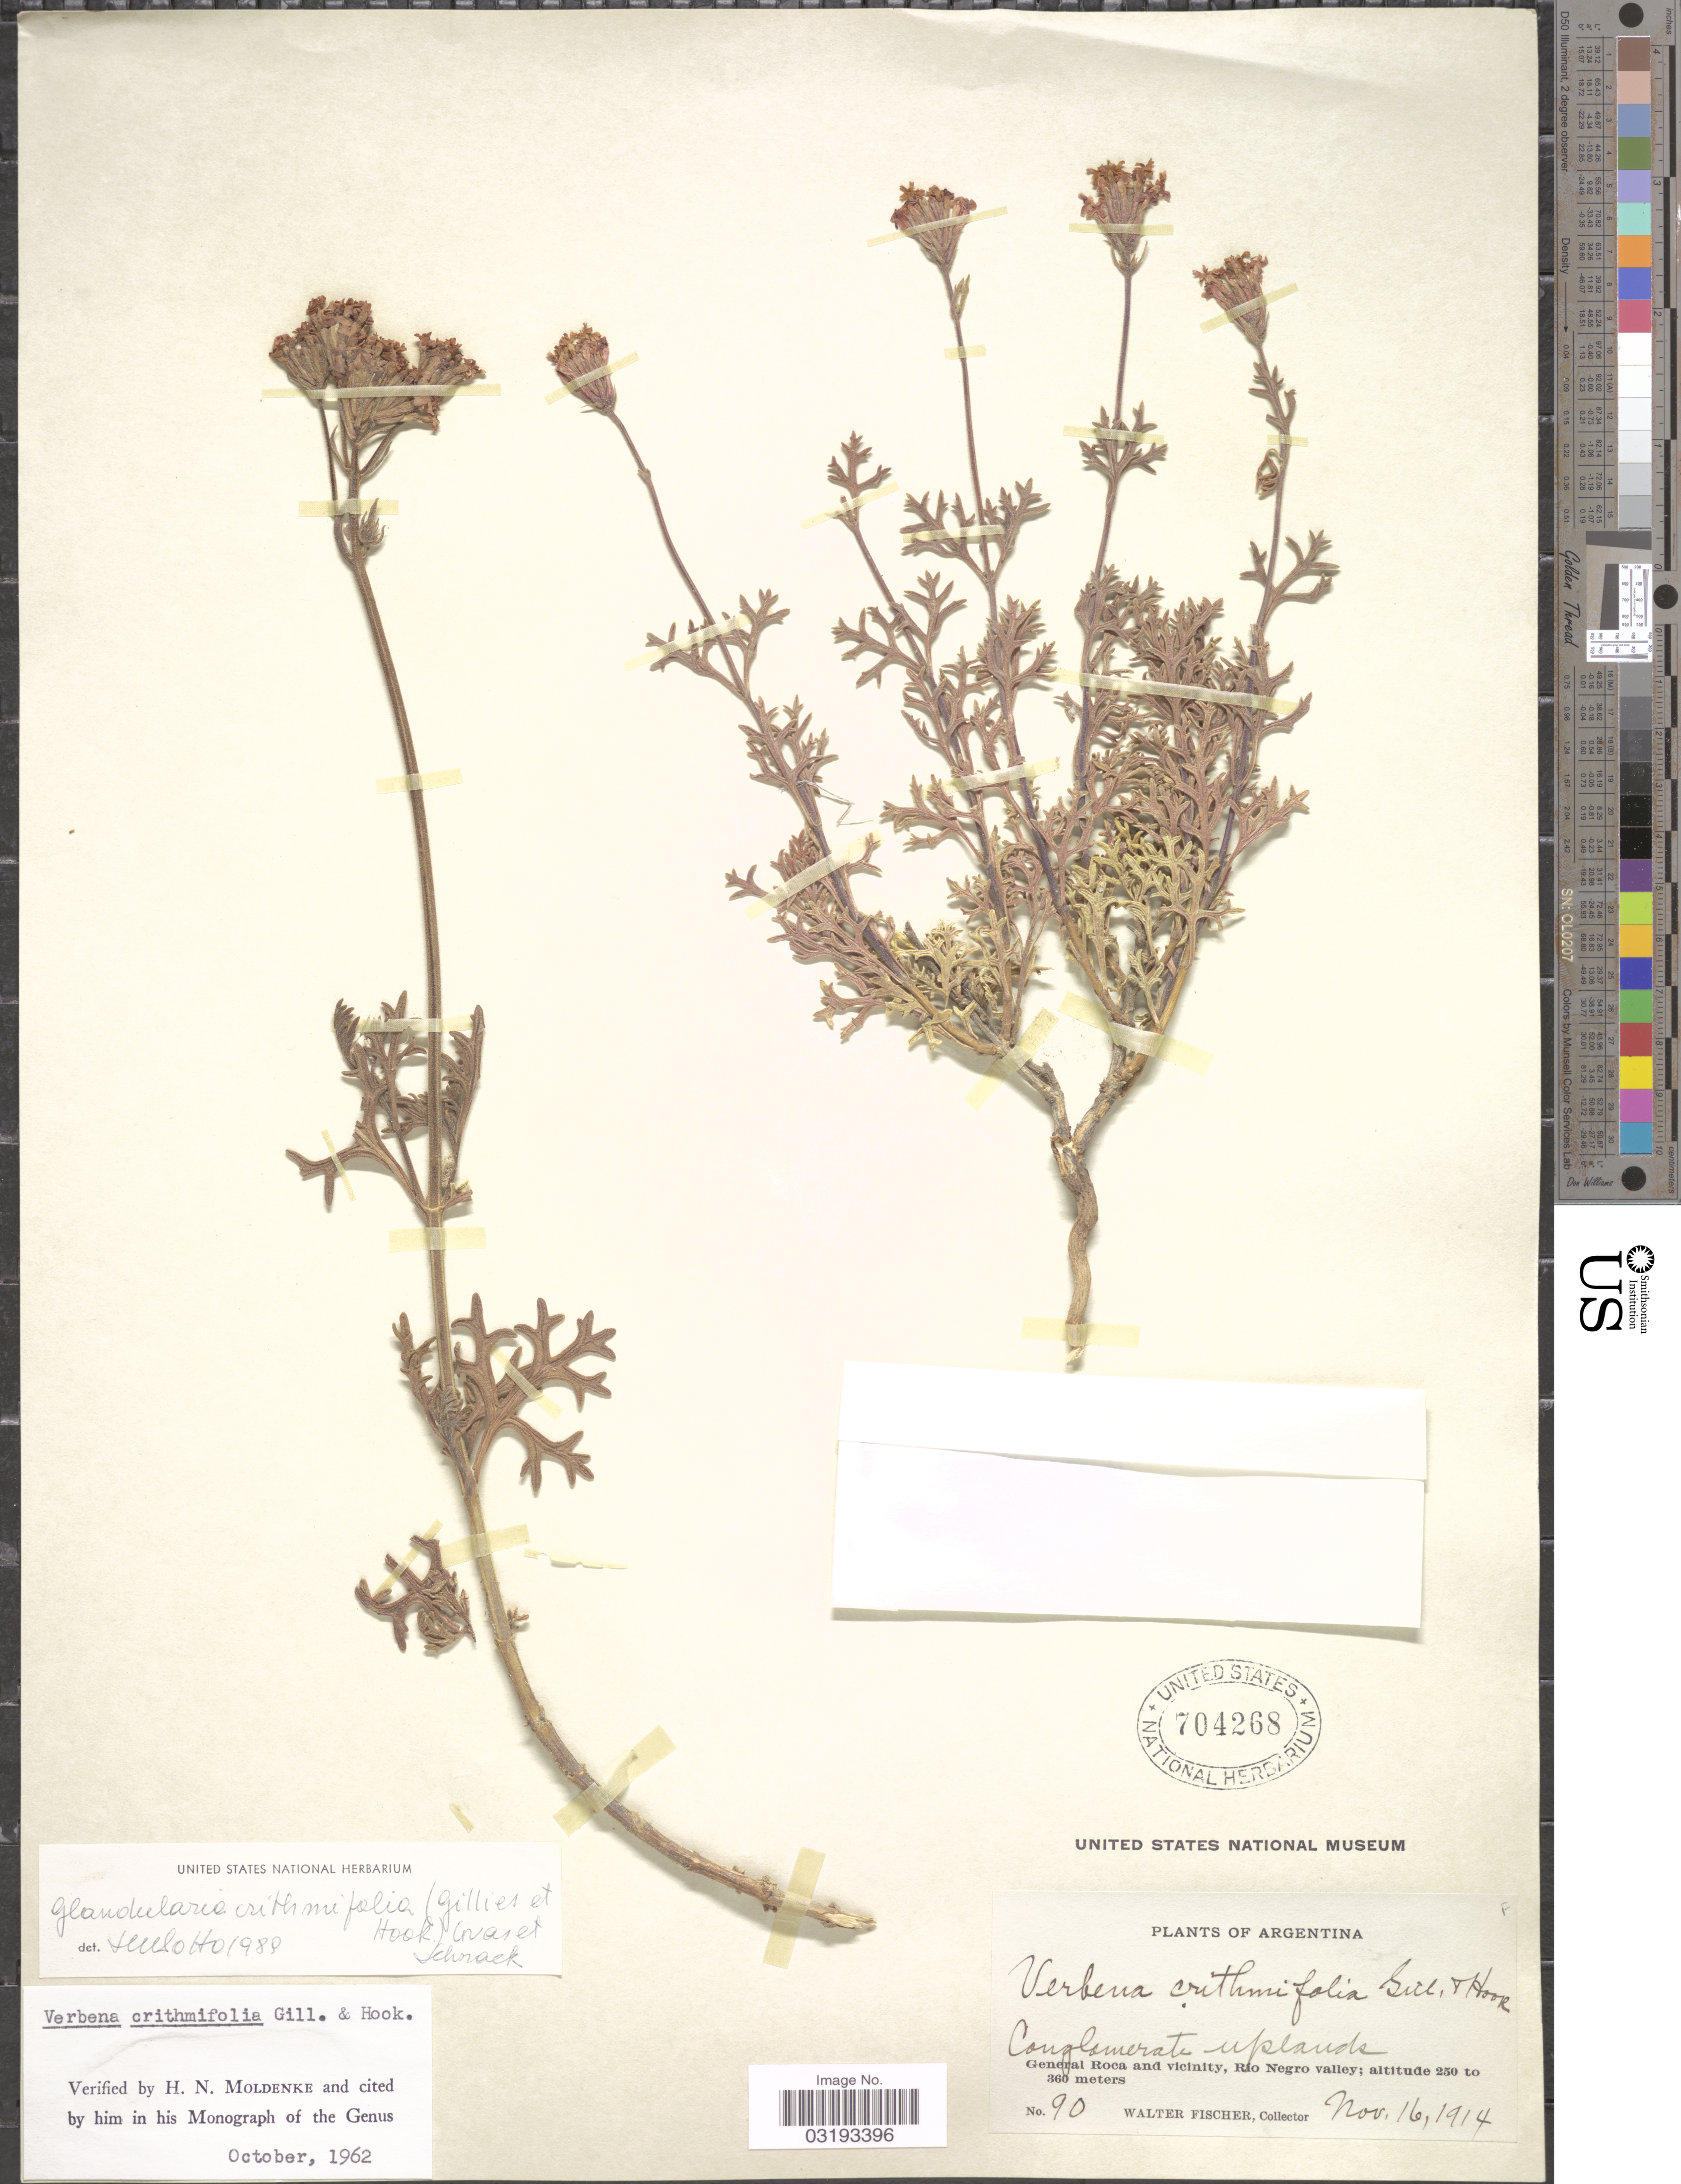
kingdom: Plantae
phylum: Tracheophyta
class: Magnoliopsida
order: Lamiales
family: Verbenaceae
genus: Verbena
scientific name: Verbena crithmifolia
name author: Gillies & Hook.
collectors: W. Fischer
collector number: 90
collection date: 1914-11-16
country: Argentina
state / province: Rio Negro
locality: Conglamerate uplands [unsure placement]. General Roca and vicinity, Rio Negro valley.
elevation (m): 250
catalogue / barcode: US 704268